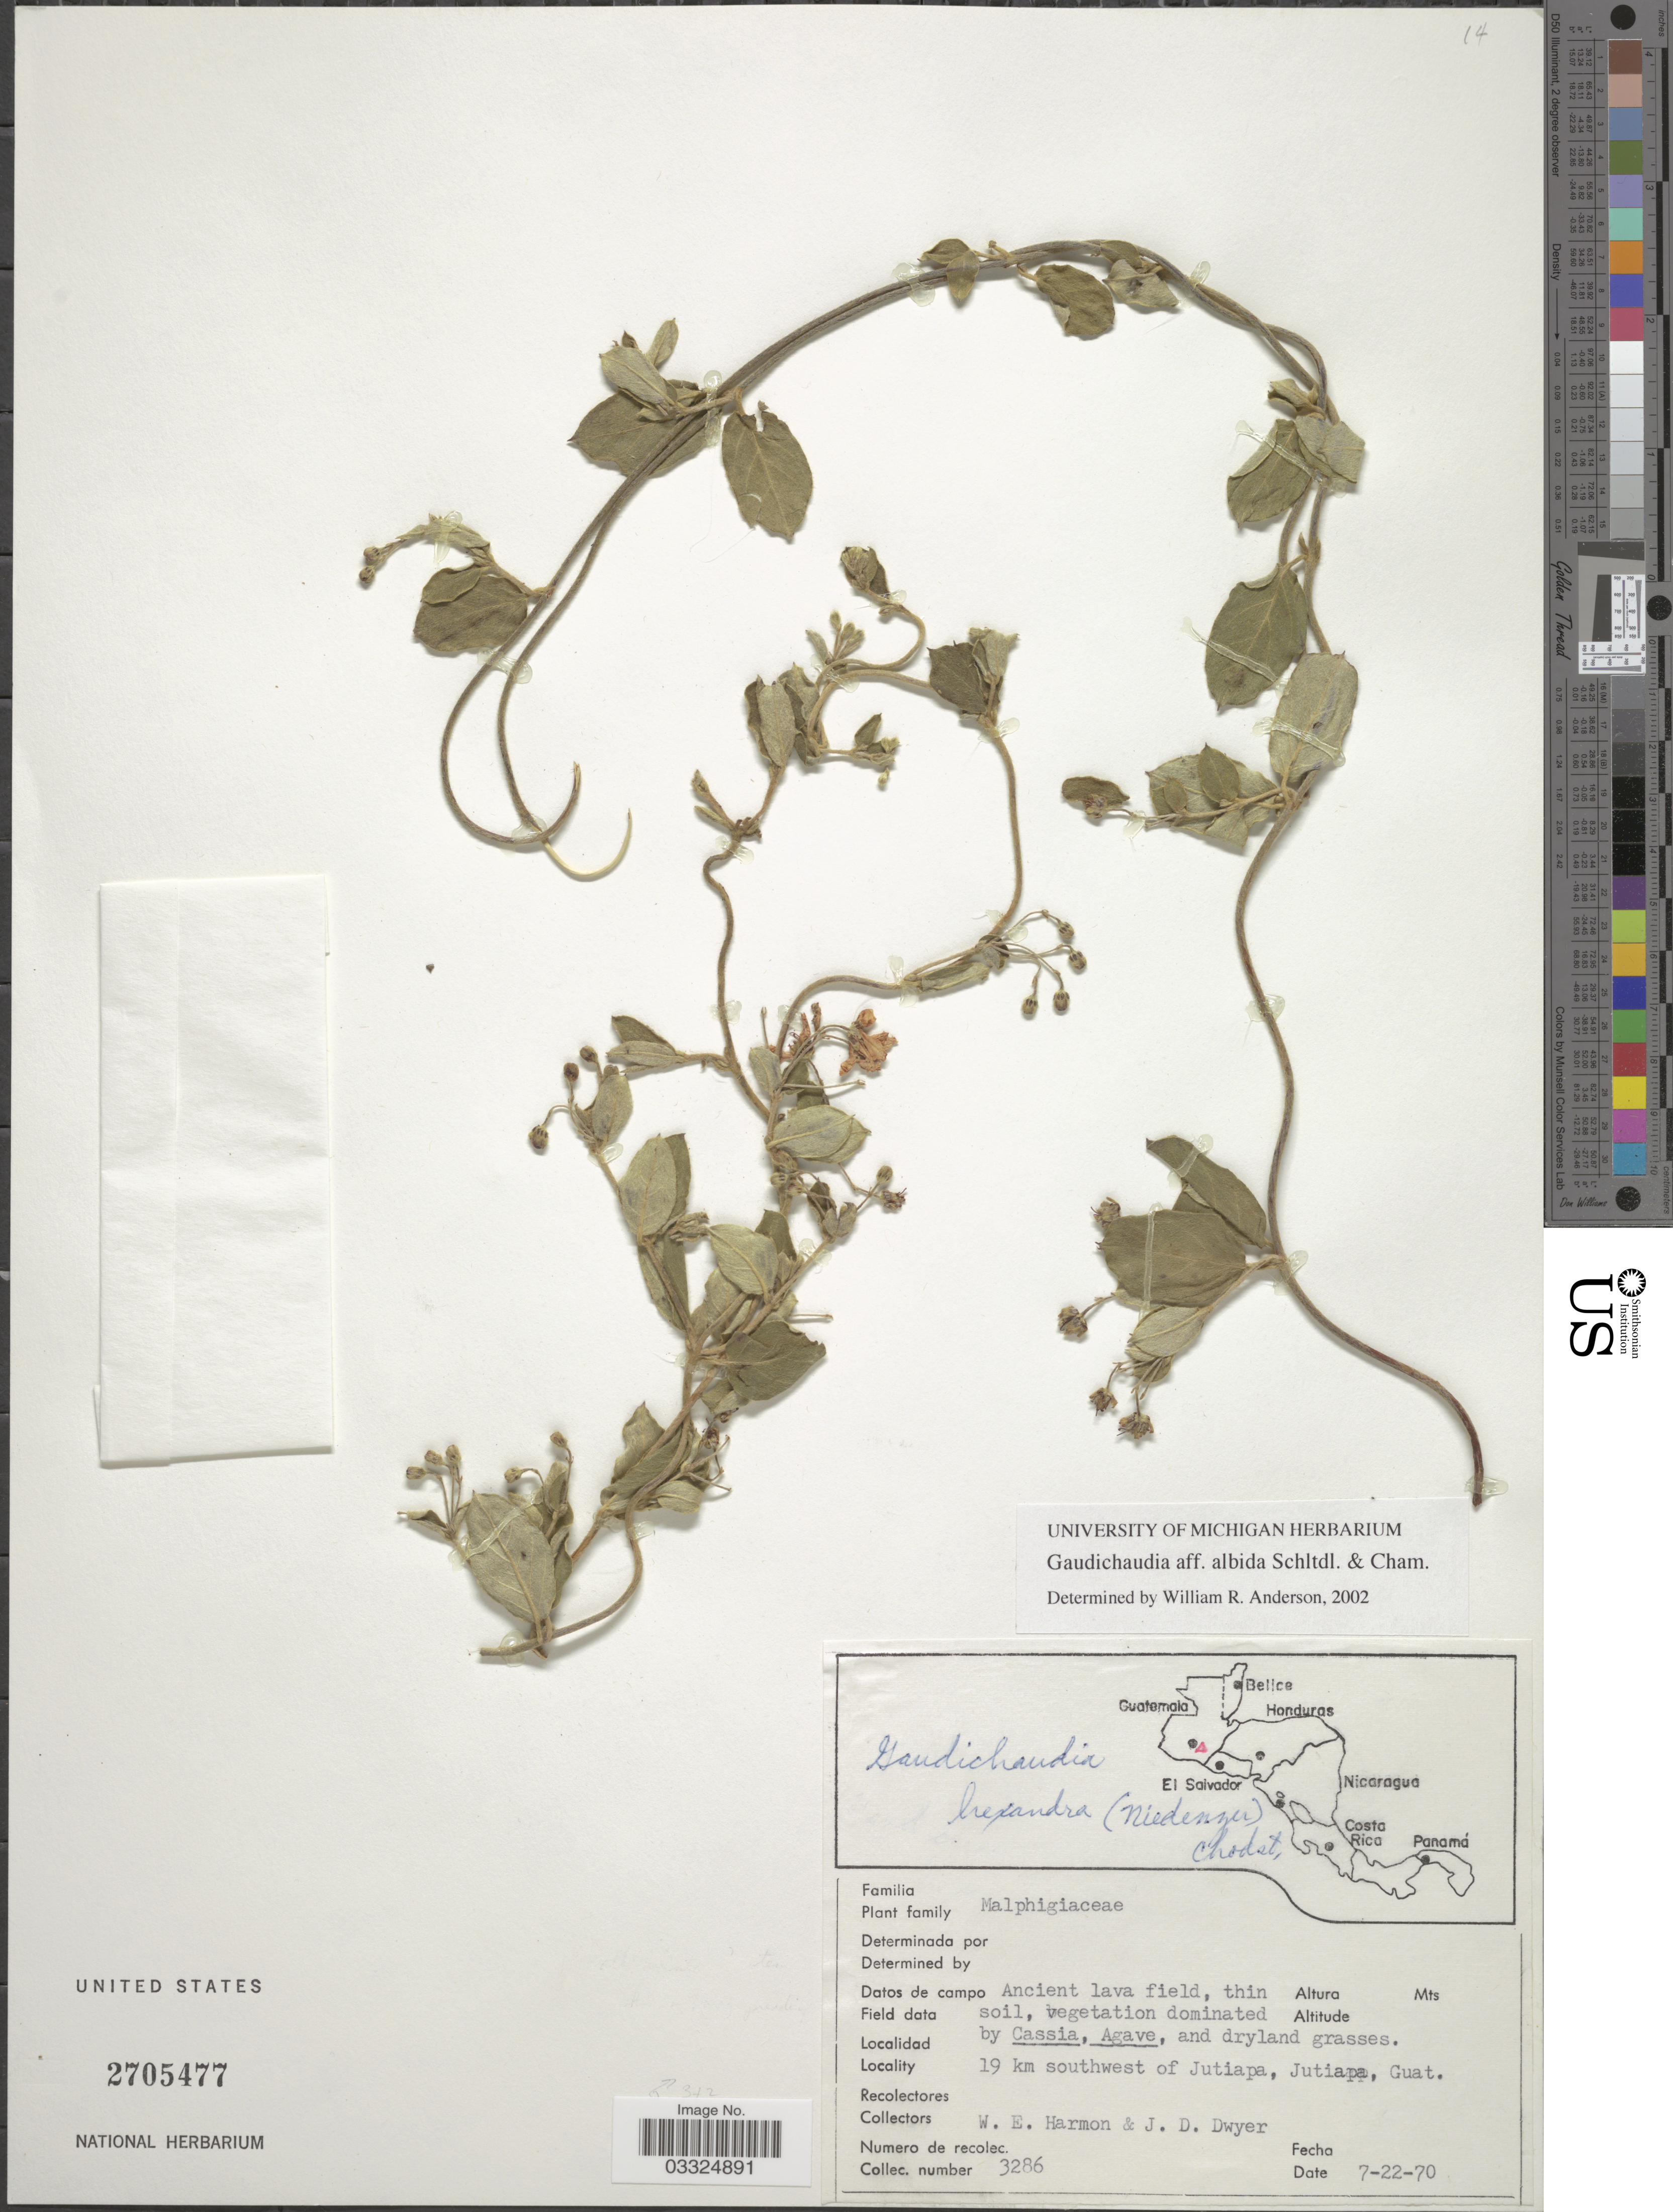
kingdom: Plantae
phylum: Tracheophyta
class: Magnoliopsida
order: Malpighiales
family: Malpighiaceae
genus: Gaudichaudia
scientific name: Gaudichaudia albida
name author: Schltdl. & Cham.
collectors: W. E. Harmon & J. D. Dwyer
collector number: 3286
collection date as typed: Transcribed d/m/y: 22/7/70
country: Guatemala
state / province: Jutiapa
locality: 19 km southwest of Jutiapa.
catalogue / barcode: US 2705477